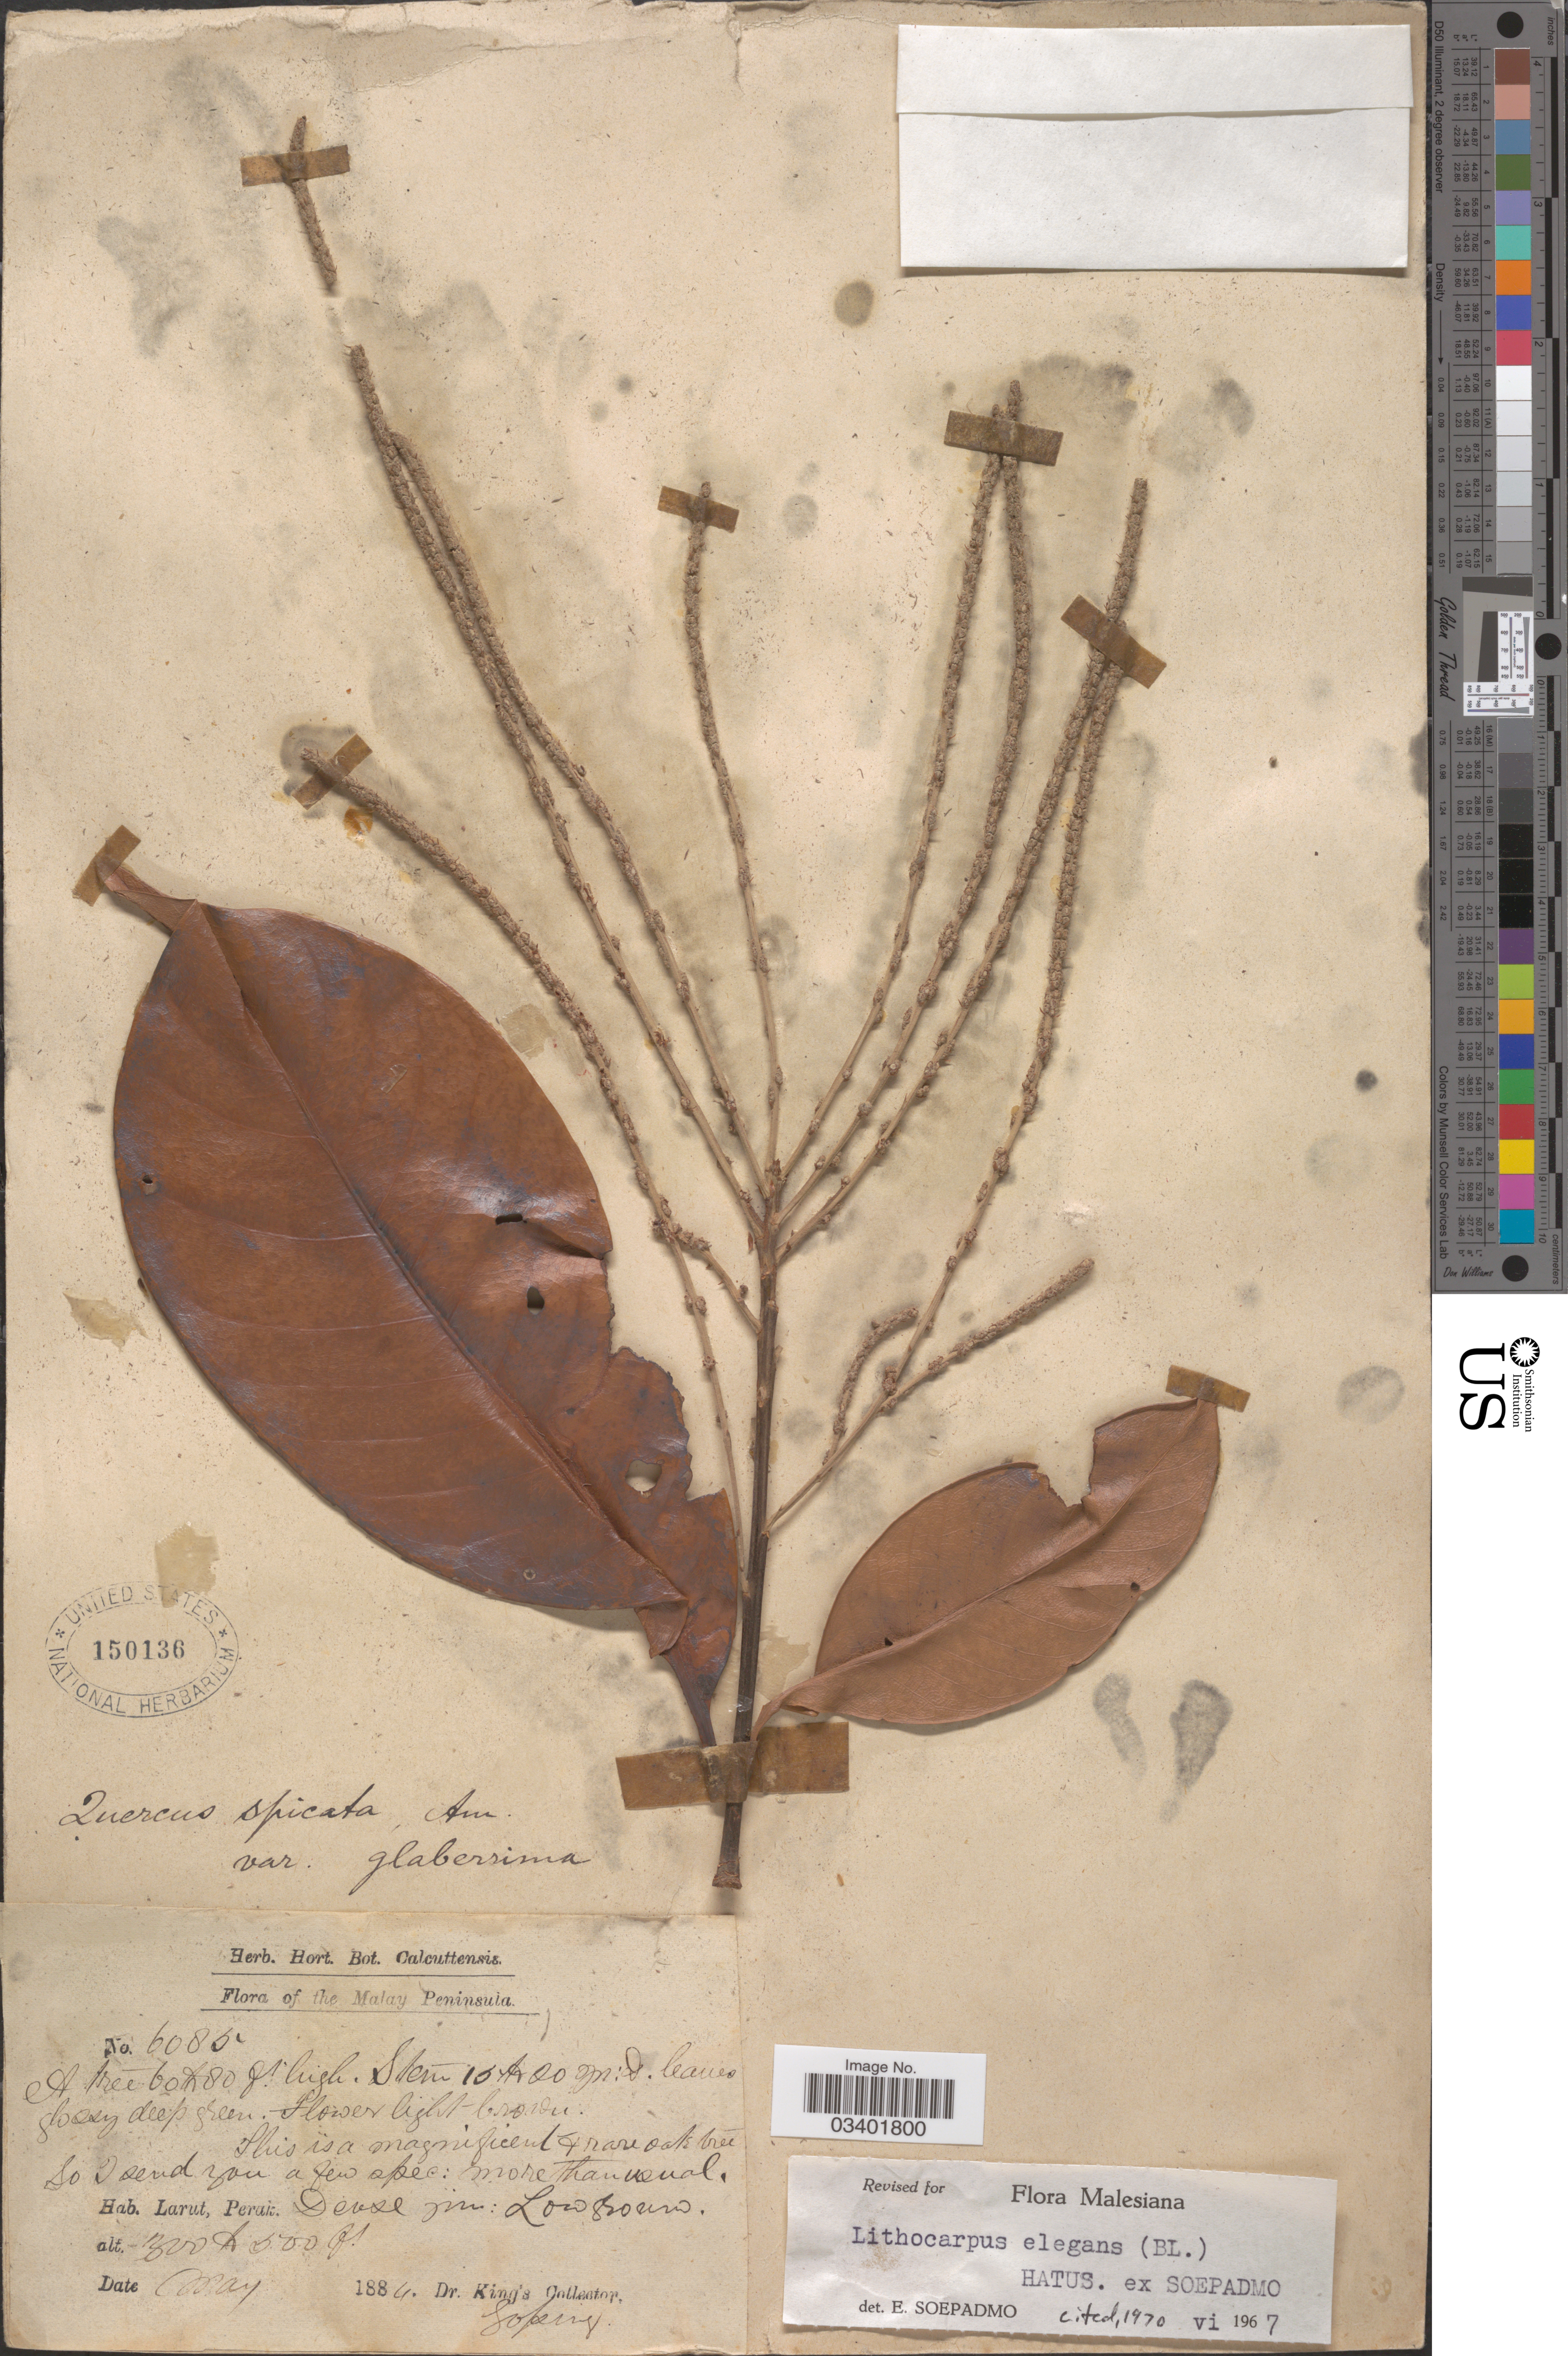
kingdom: Plantae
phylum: Tracheophyta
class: Magnoliopsida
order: Fagales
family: Fagaceae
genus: Lithocarpus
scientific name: Lithocarpus elegans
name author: (Blume) Hatus. ex Soepadmo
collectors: Dr. King's collector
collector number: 6085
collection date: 1884-05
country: Malaysia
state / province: Perak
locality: The Malay Peninsula. Larut, Perak, Dense pine. Gopeng.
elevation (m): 91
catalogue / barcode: US 150136